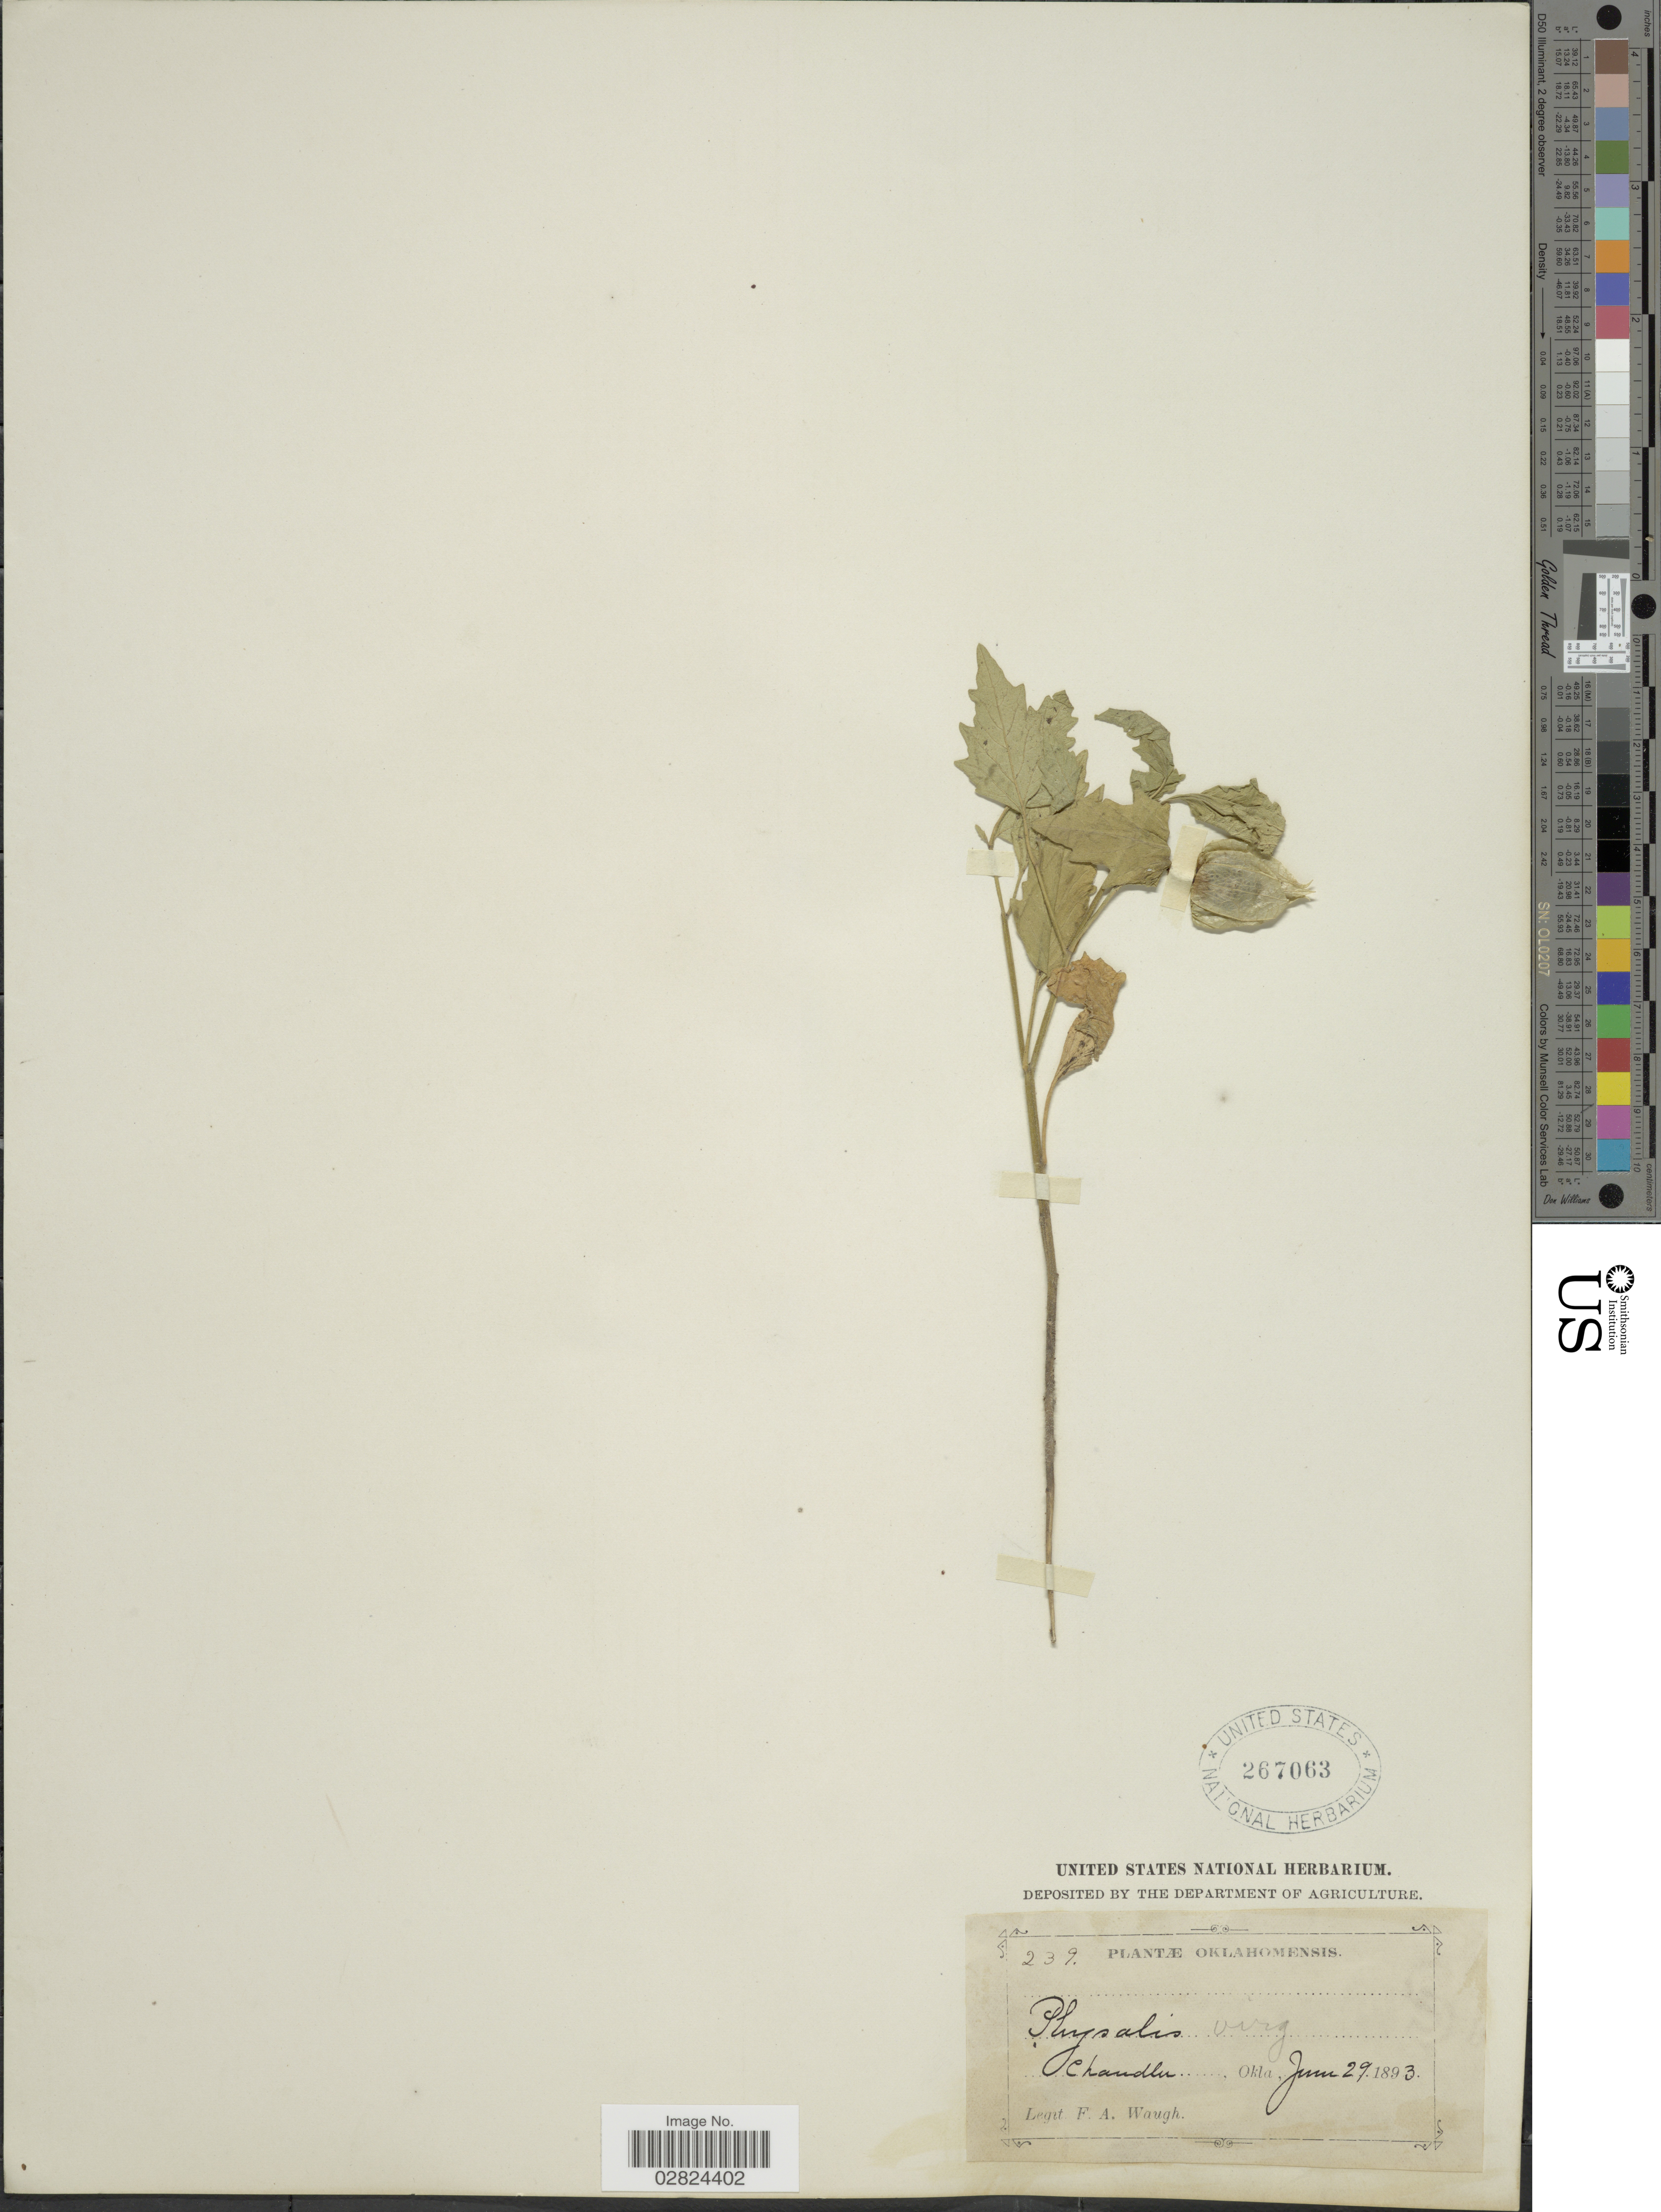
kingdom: Plantae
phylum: Tracheophyta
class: Magnoliopsida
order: Solanales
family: Solanaceae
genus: Physalis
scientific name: Physalis virginiana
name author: Mill.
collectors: F. Waugh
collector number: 239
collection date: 1893-06-29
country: United States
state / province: Oklahoma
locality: Chandler, Okla.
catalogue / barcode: US 267063